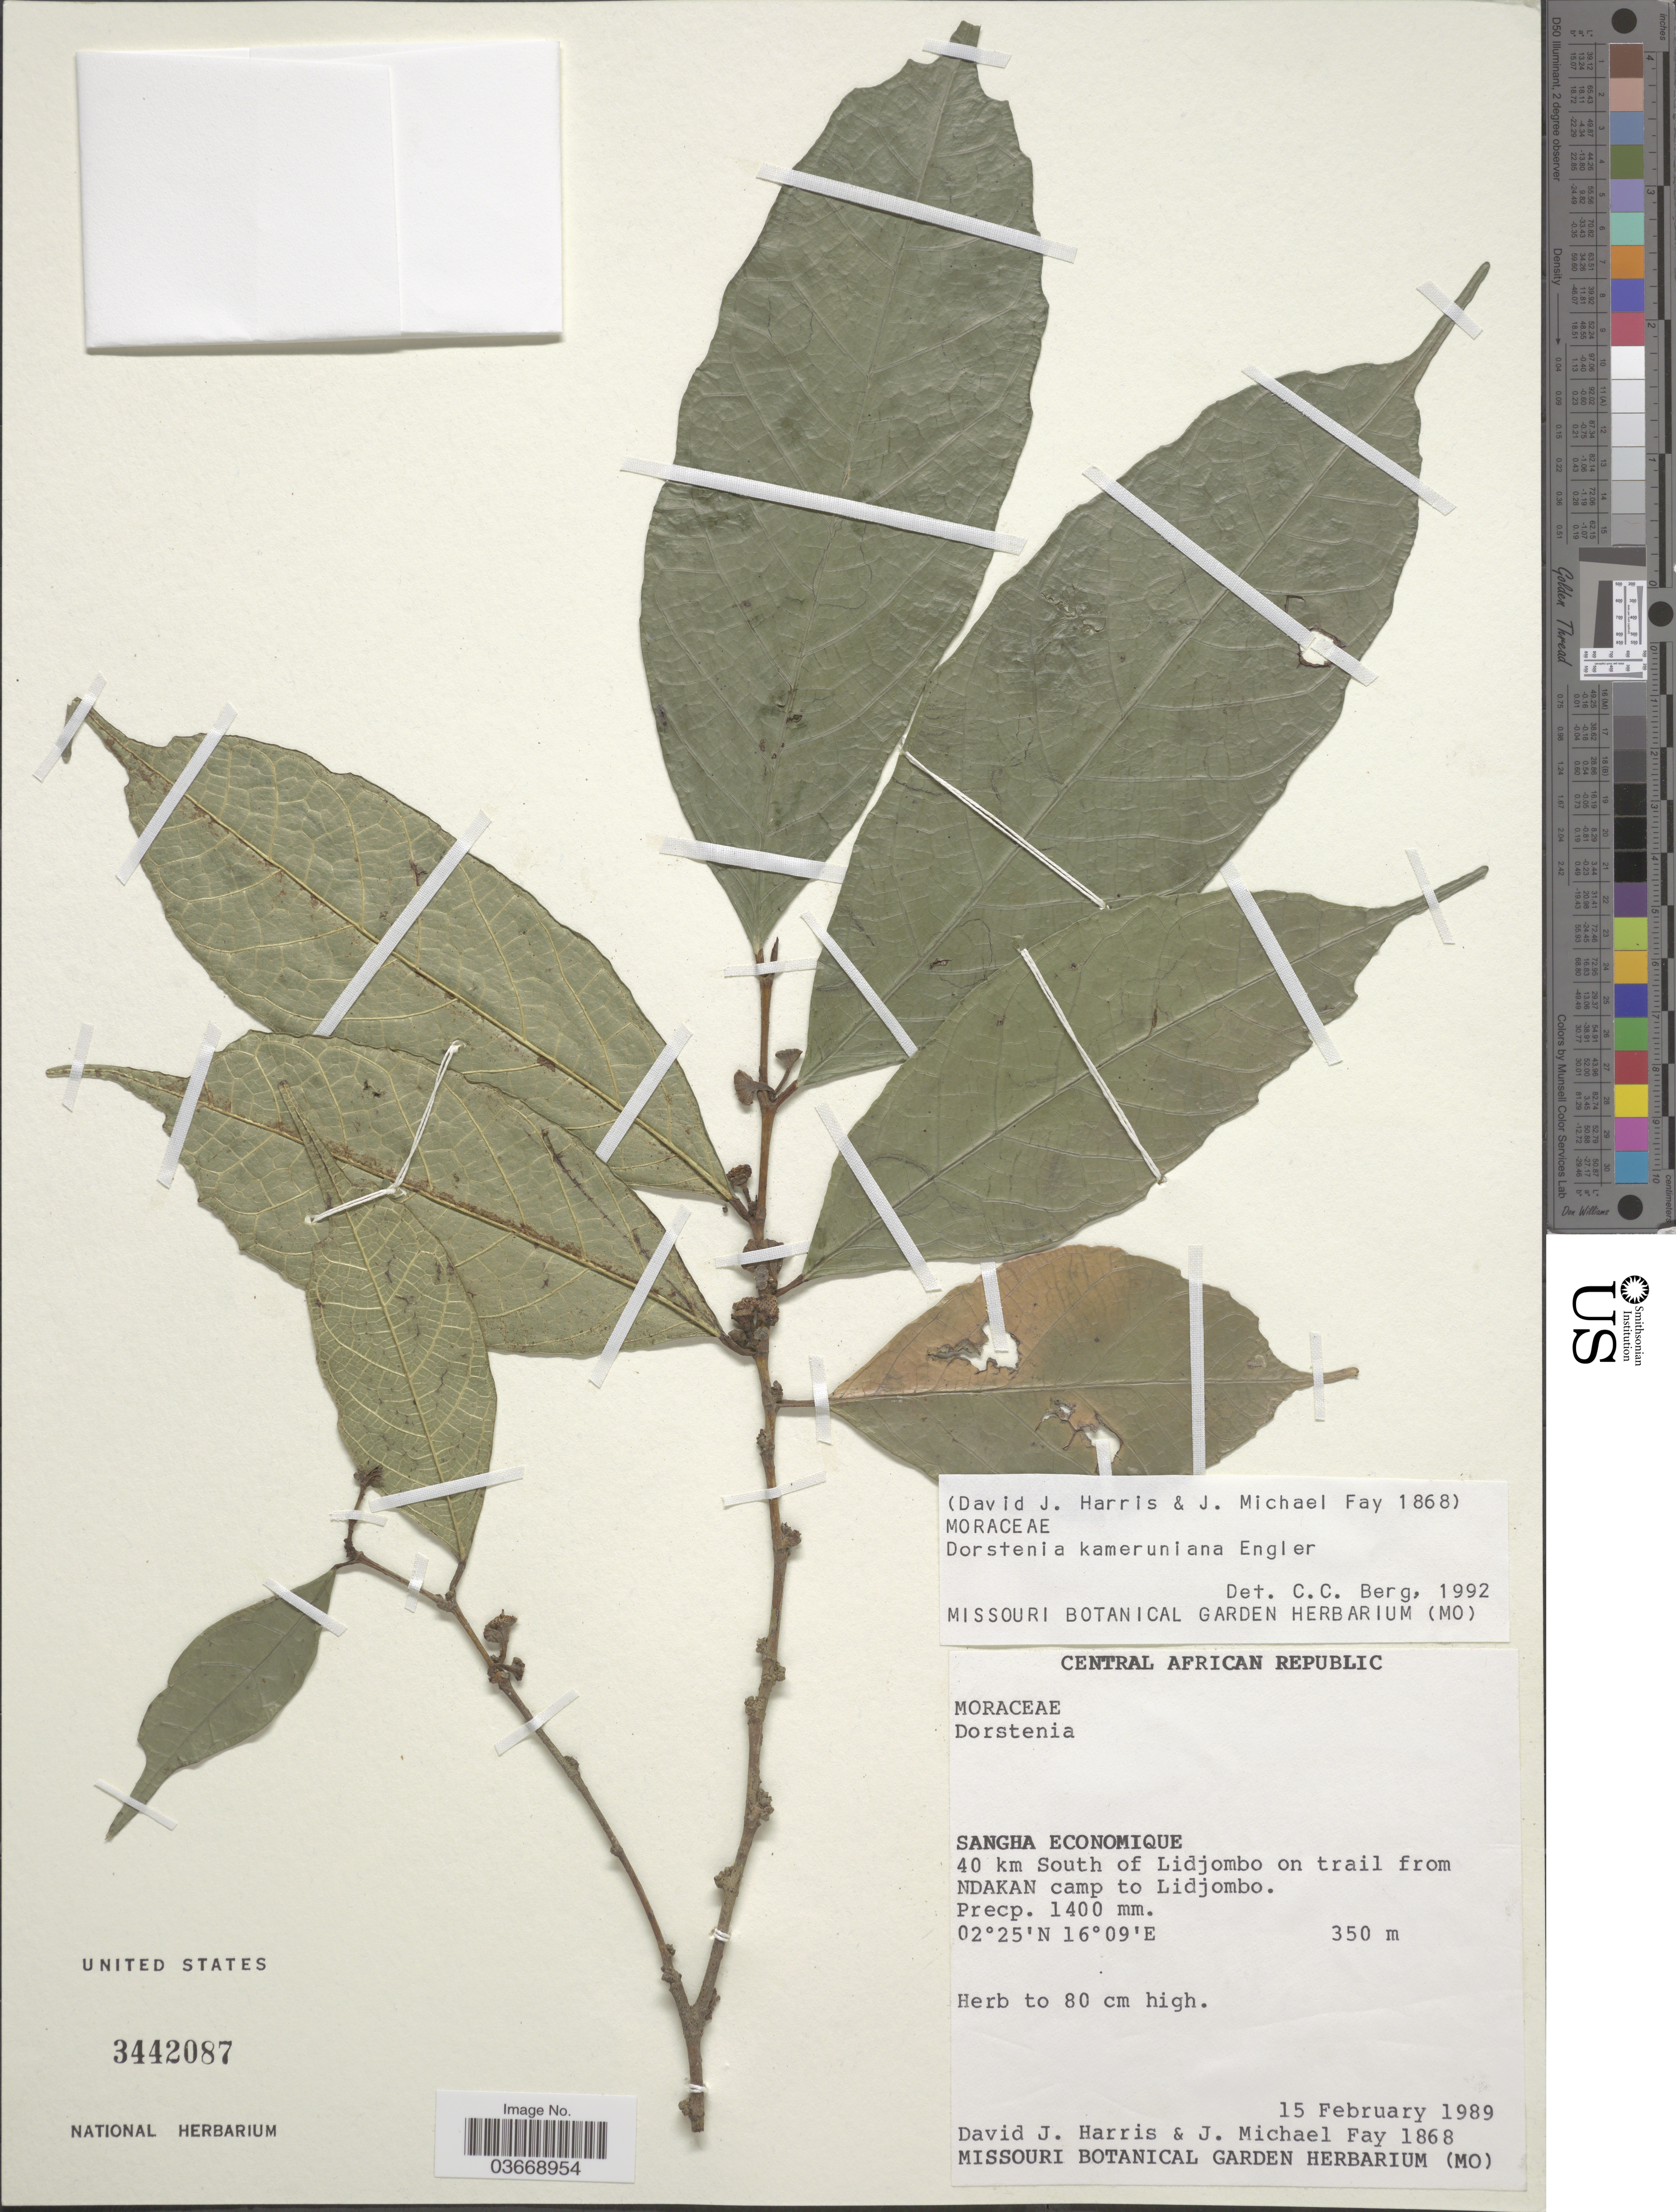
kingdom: Plantae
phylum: Tracheophyta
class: Magnoliopsida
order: Rosales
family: Moraceae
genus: Dorstenia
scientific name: Dorstenia kameruniana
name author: Engl.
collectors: D. J. Harris & J. M. Fay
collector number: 1868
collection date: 1989-02-15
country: Central African Republic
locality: Sangha Economique. 40 km South of Lidjombo on trail from NDAKAN camp to Lidjombo.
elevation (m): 350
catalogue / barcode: US 3442087